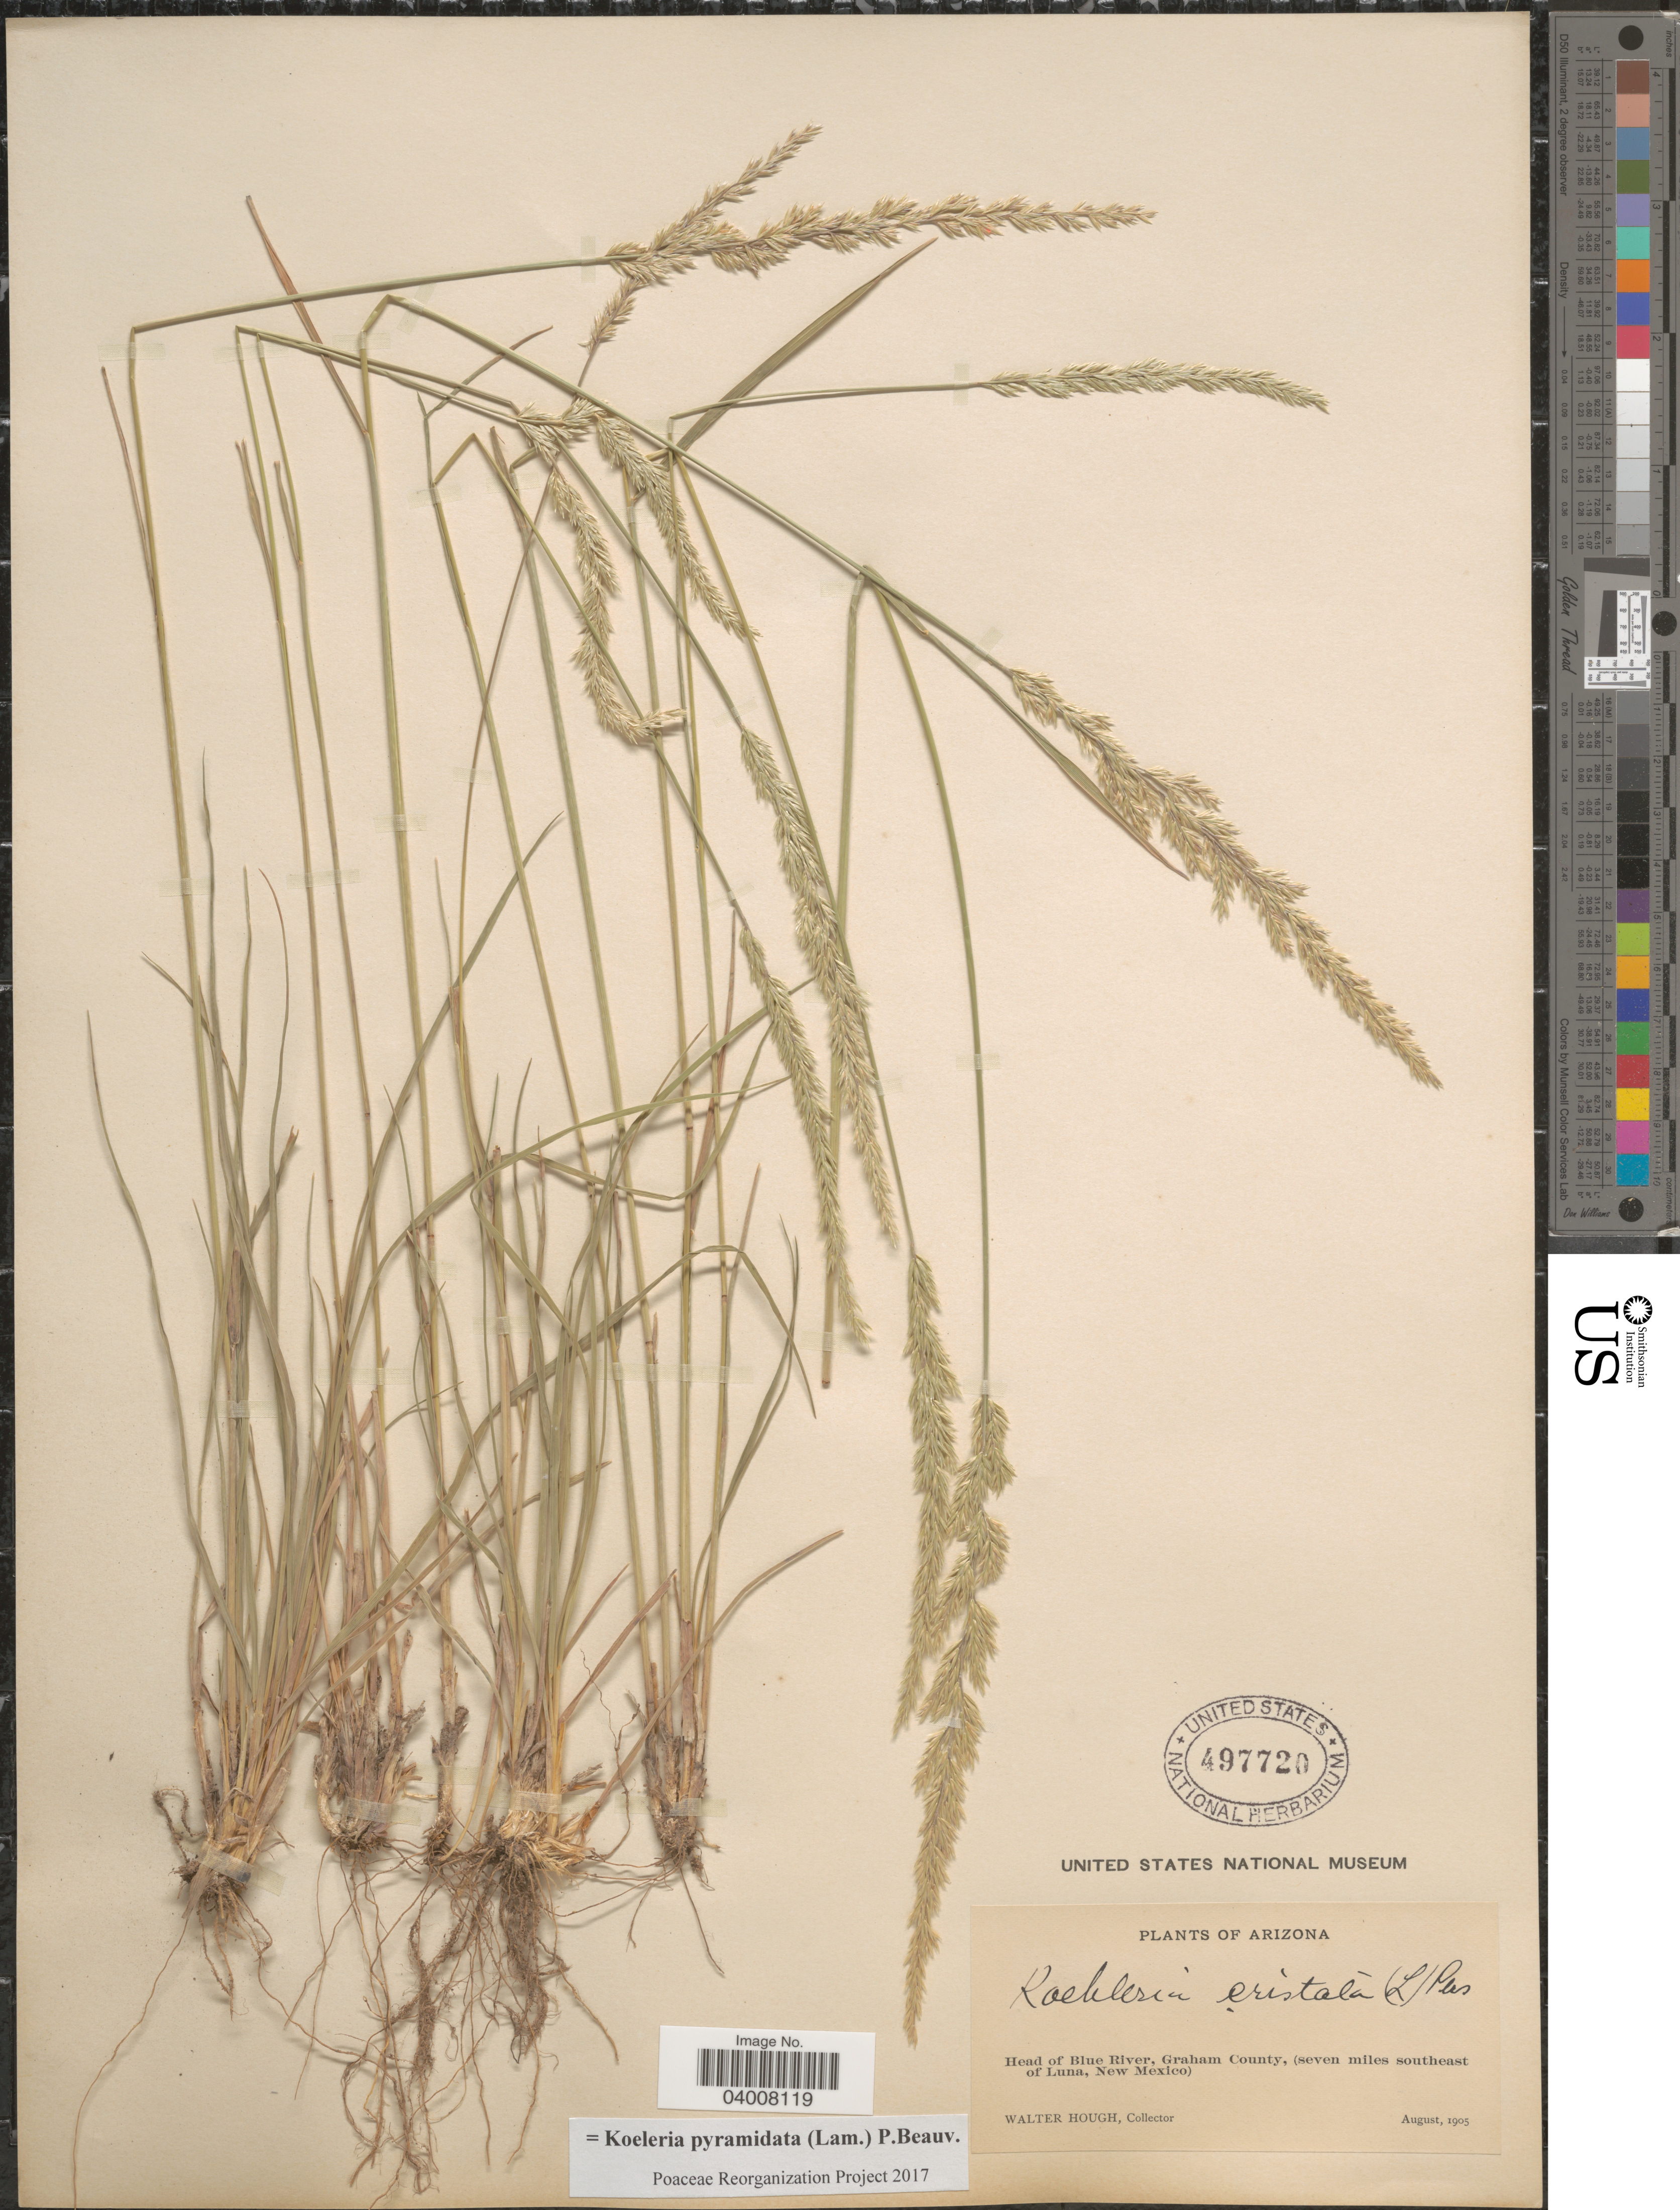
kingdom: Plantae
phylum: Tracheophyta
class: Liliopsida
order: Poales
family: Poaceae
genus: Koeleria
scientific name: Koeleria pyramidata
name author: (Lam.) P. Beauv.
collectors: W. Hough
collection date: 1905-08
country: United States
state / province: Arizona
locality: Head of Blue River, Graham County, (seven miles southeast of Luna, New Mexico).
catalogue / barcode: US 497720